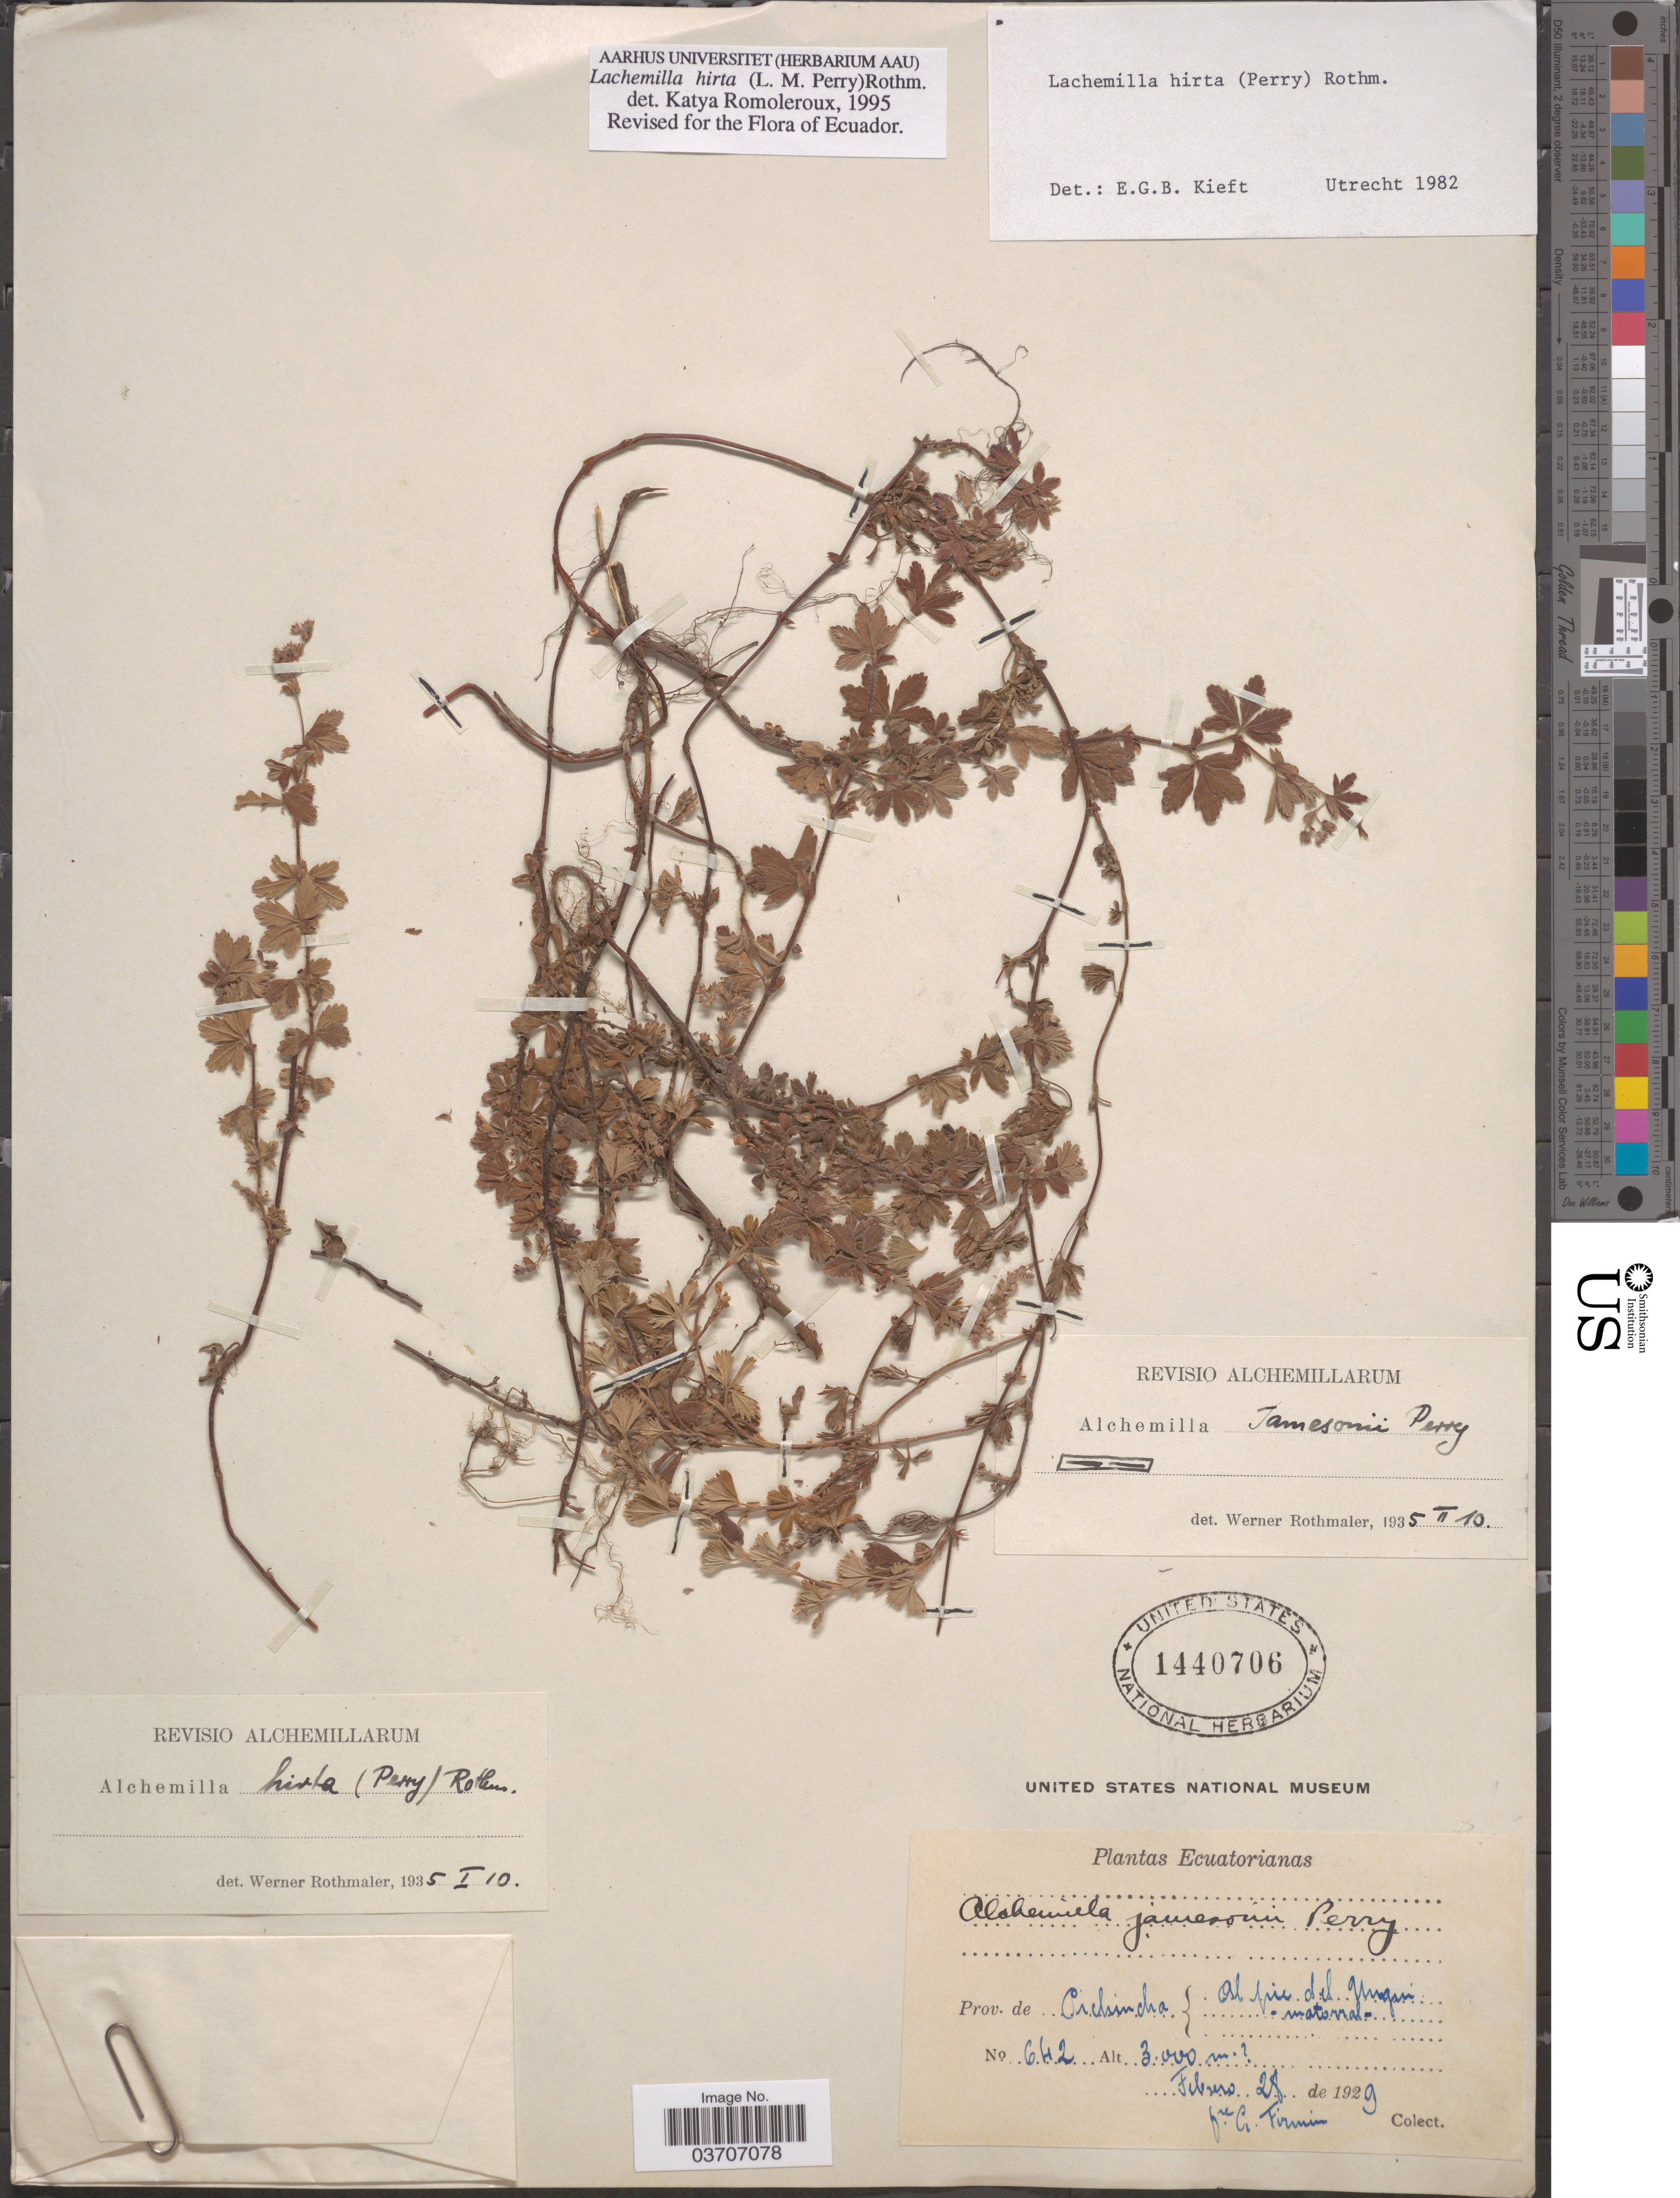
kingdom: Plantae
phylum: Tracheophyta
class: Magnoliopsida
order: Rosales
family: Rosaceae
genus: Lachemilla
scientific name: Lachemilla hirta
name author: (L.M. Perry) Rothm.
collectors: F. Firmin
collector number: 642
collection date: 1929-02-28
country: Ecuador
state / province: Pichincha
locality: Al pie del Ungui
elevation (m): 3000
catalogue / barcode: US 1440706